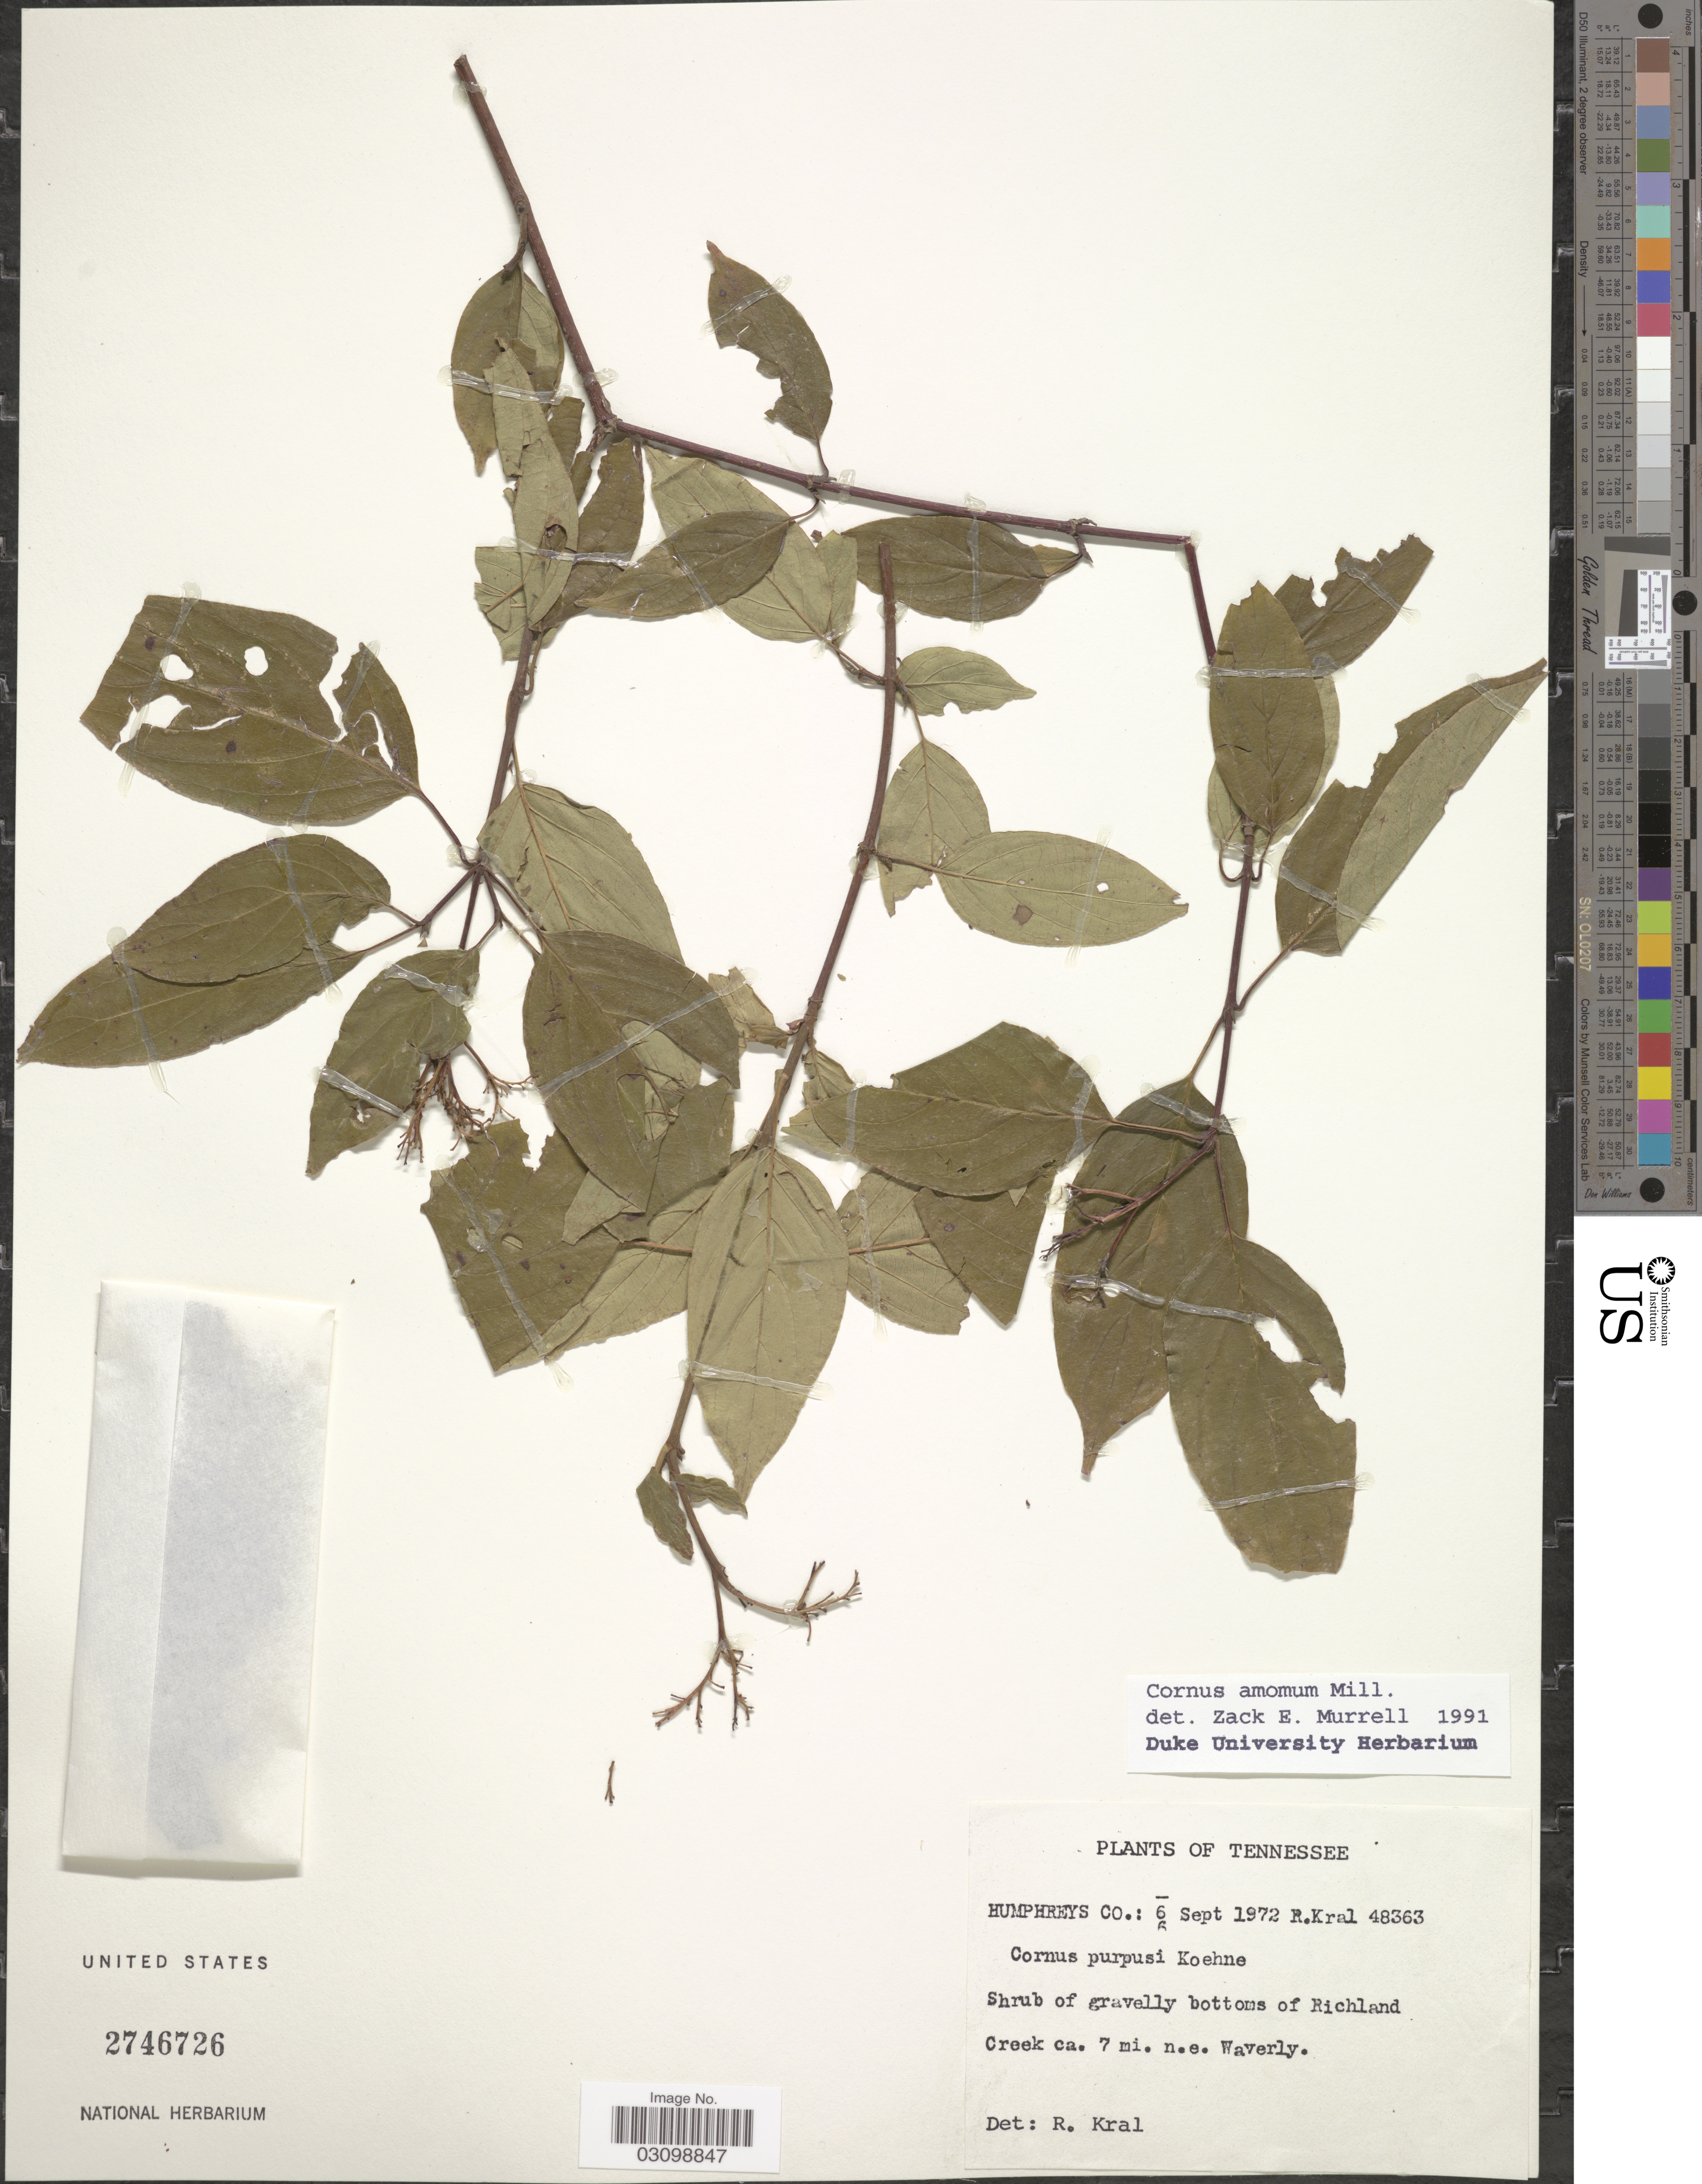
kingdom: Plantae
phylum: Tracheophyta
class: Magnoliopsida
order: Cornales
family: Cornaceae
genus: Cornus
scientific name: Cornus amomum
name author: Mill.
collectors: R. Kral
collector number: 48363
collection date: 1972-09-06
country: United States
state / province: Tennessee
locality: Humphreys Co. Shrub of gravelly bottoms of Richland Creek ca. 7 mi. n.e. of Waverly.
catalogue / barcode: US 2746726